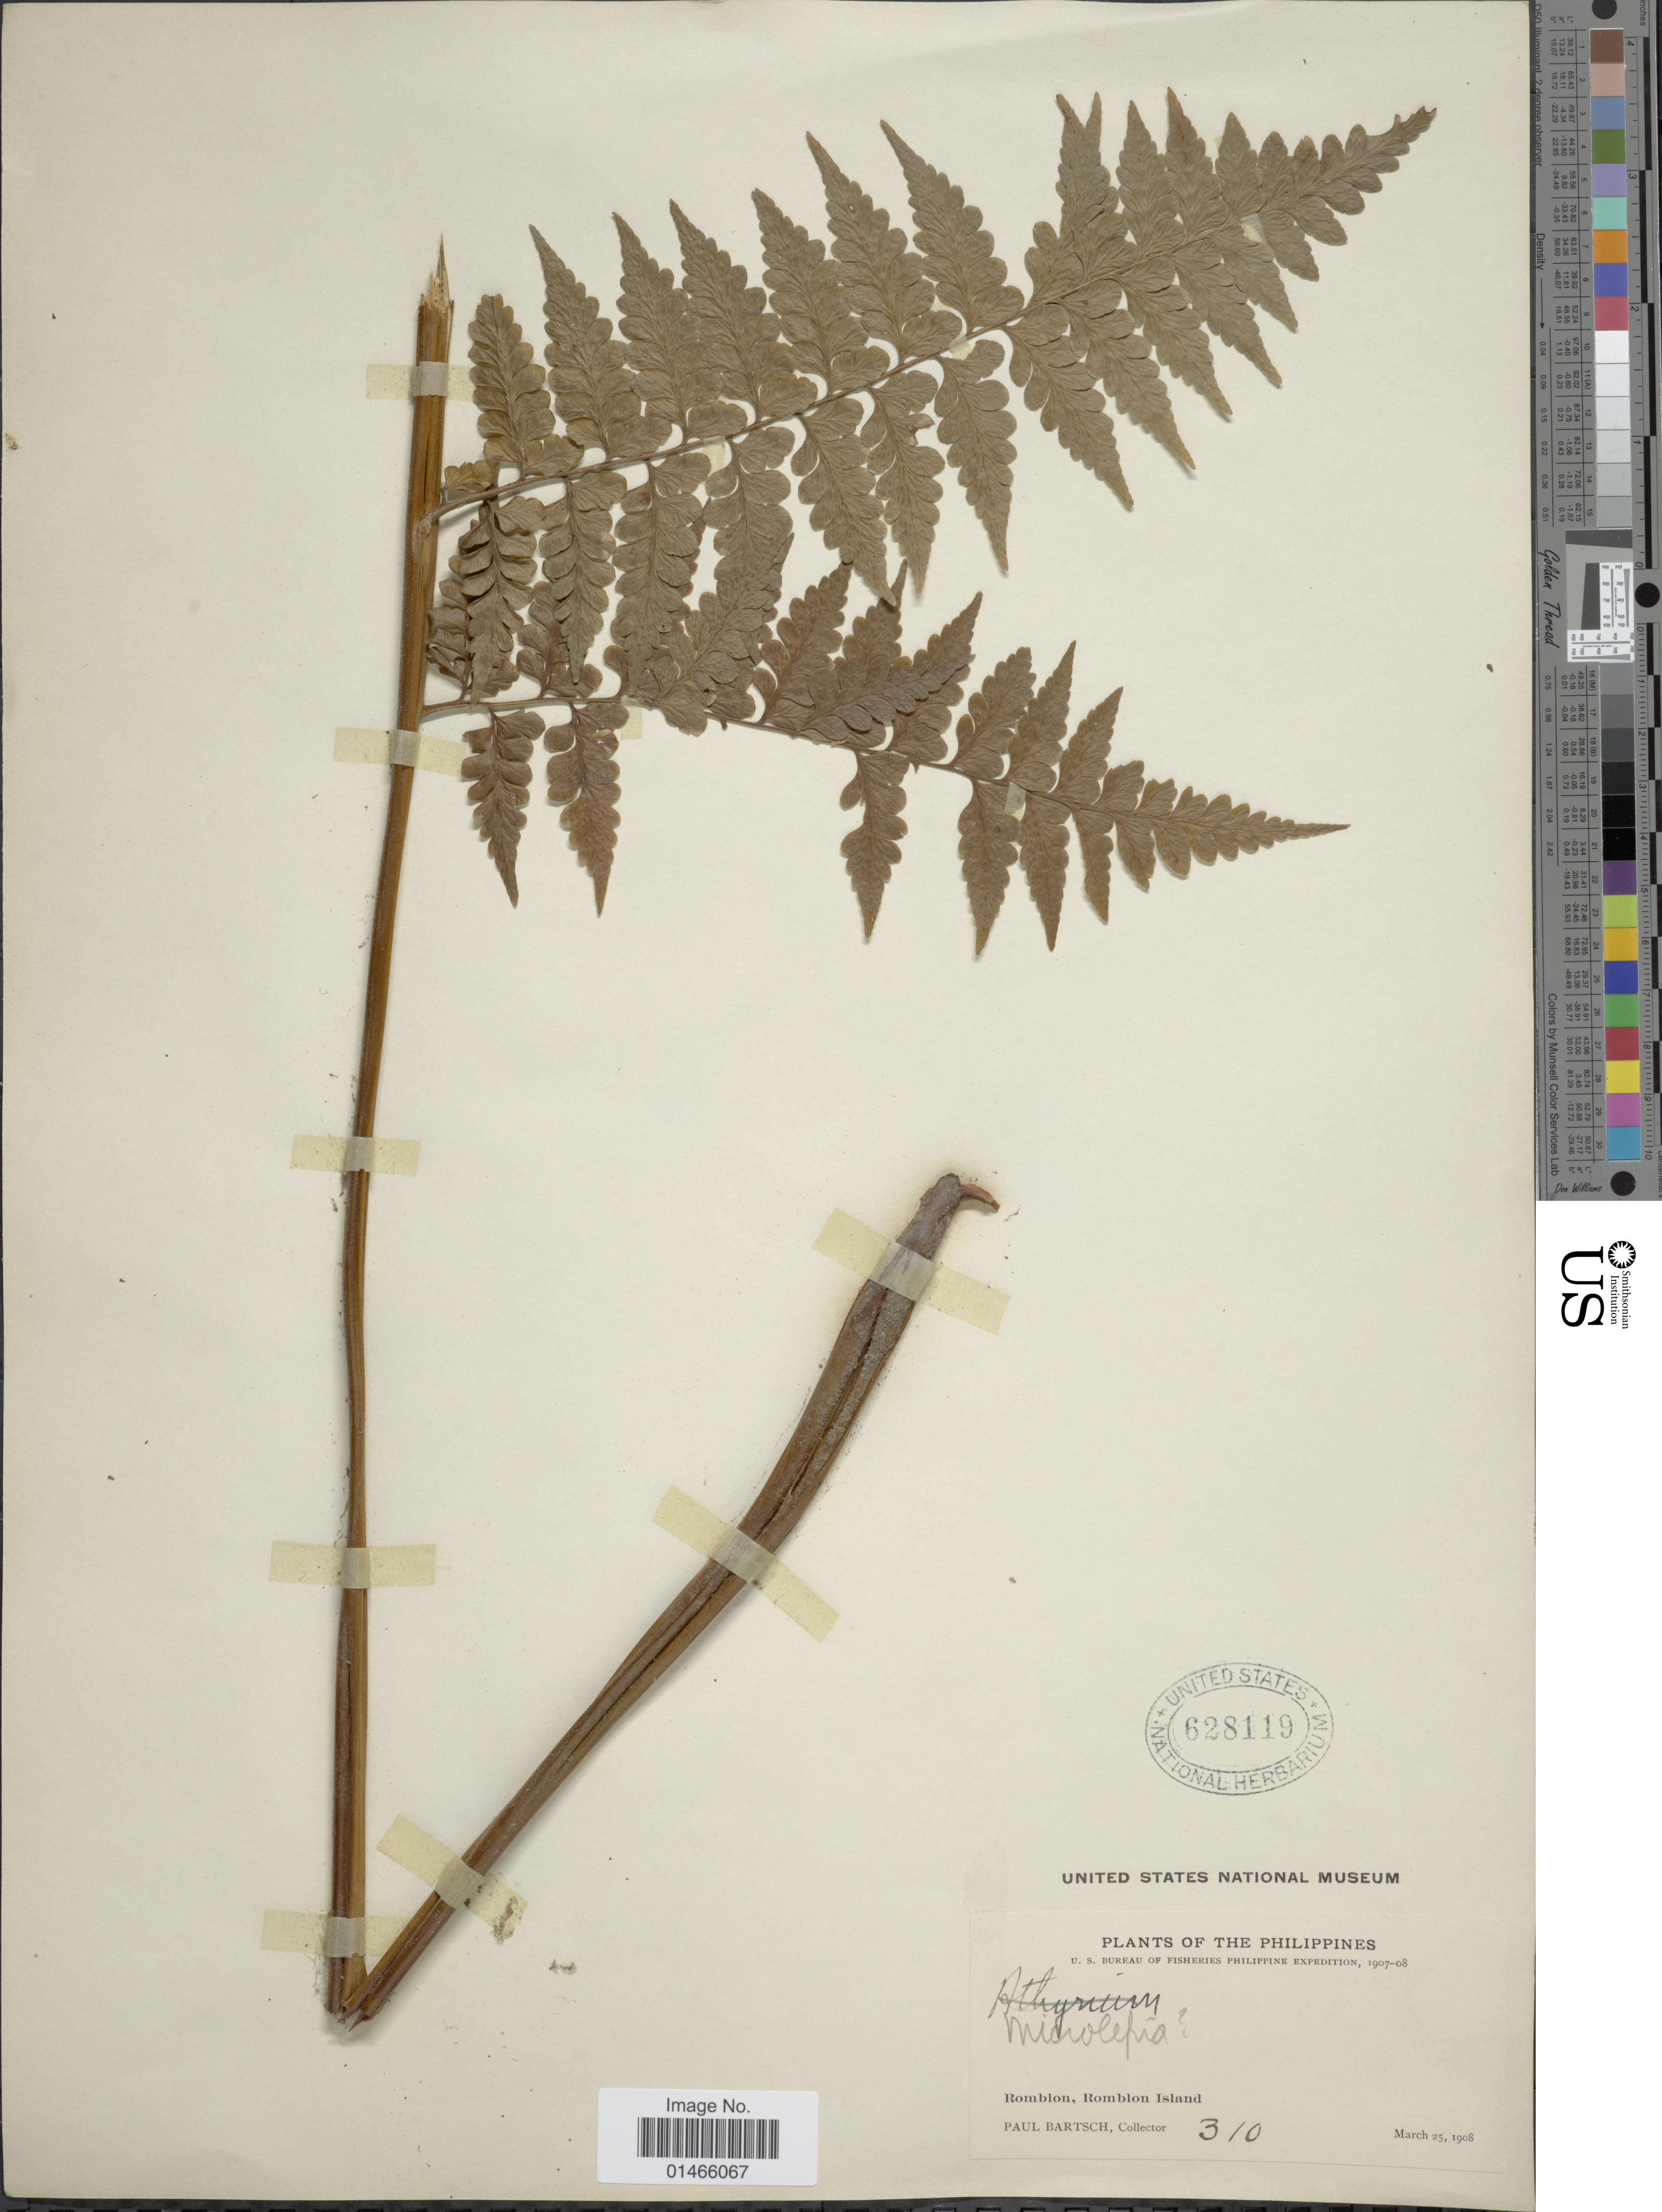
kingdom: Plantae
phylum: Tracheophyta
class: Polypodiopsida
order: Polypodiales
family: Dennstaedtiaceae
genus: Microlepia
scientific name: Microlepia speluncae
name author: (L.) T. Moore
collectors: P. Bartsch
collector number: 310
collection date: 1908-03-25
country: Philippines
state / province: Mimaropa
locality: Romblon, Romblon Island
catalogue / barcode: US 628119